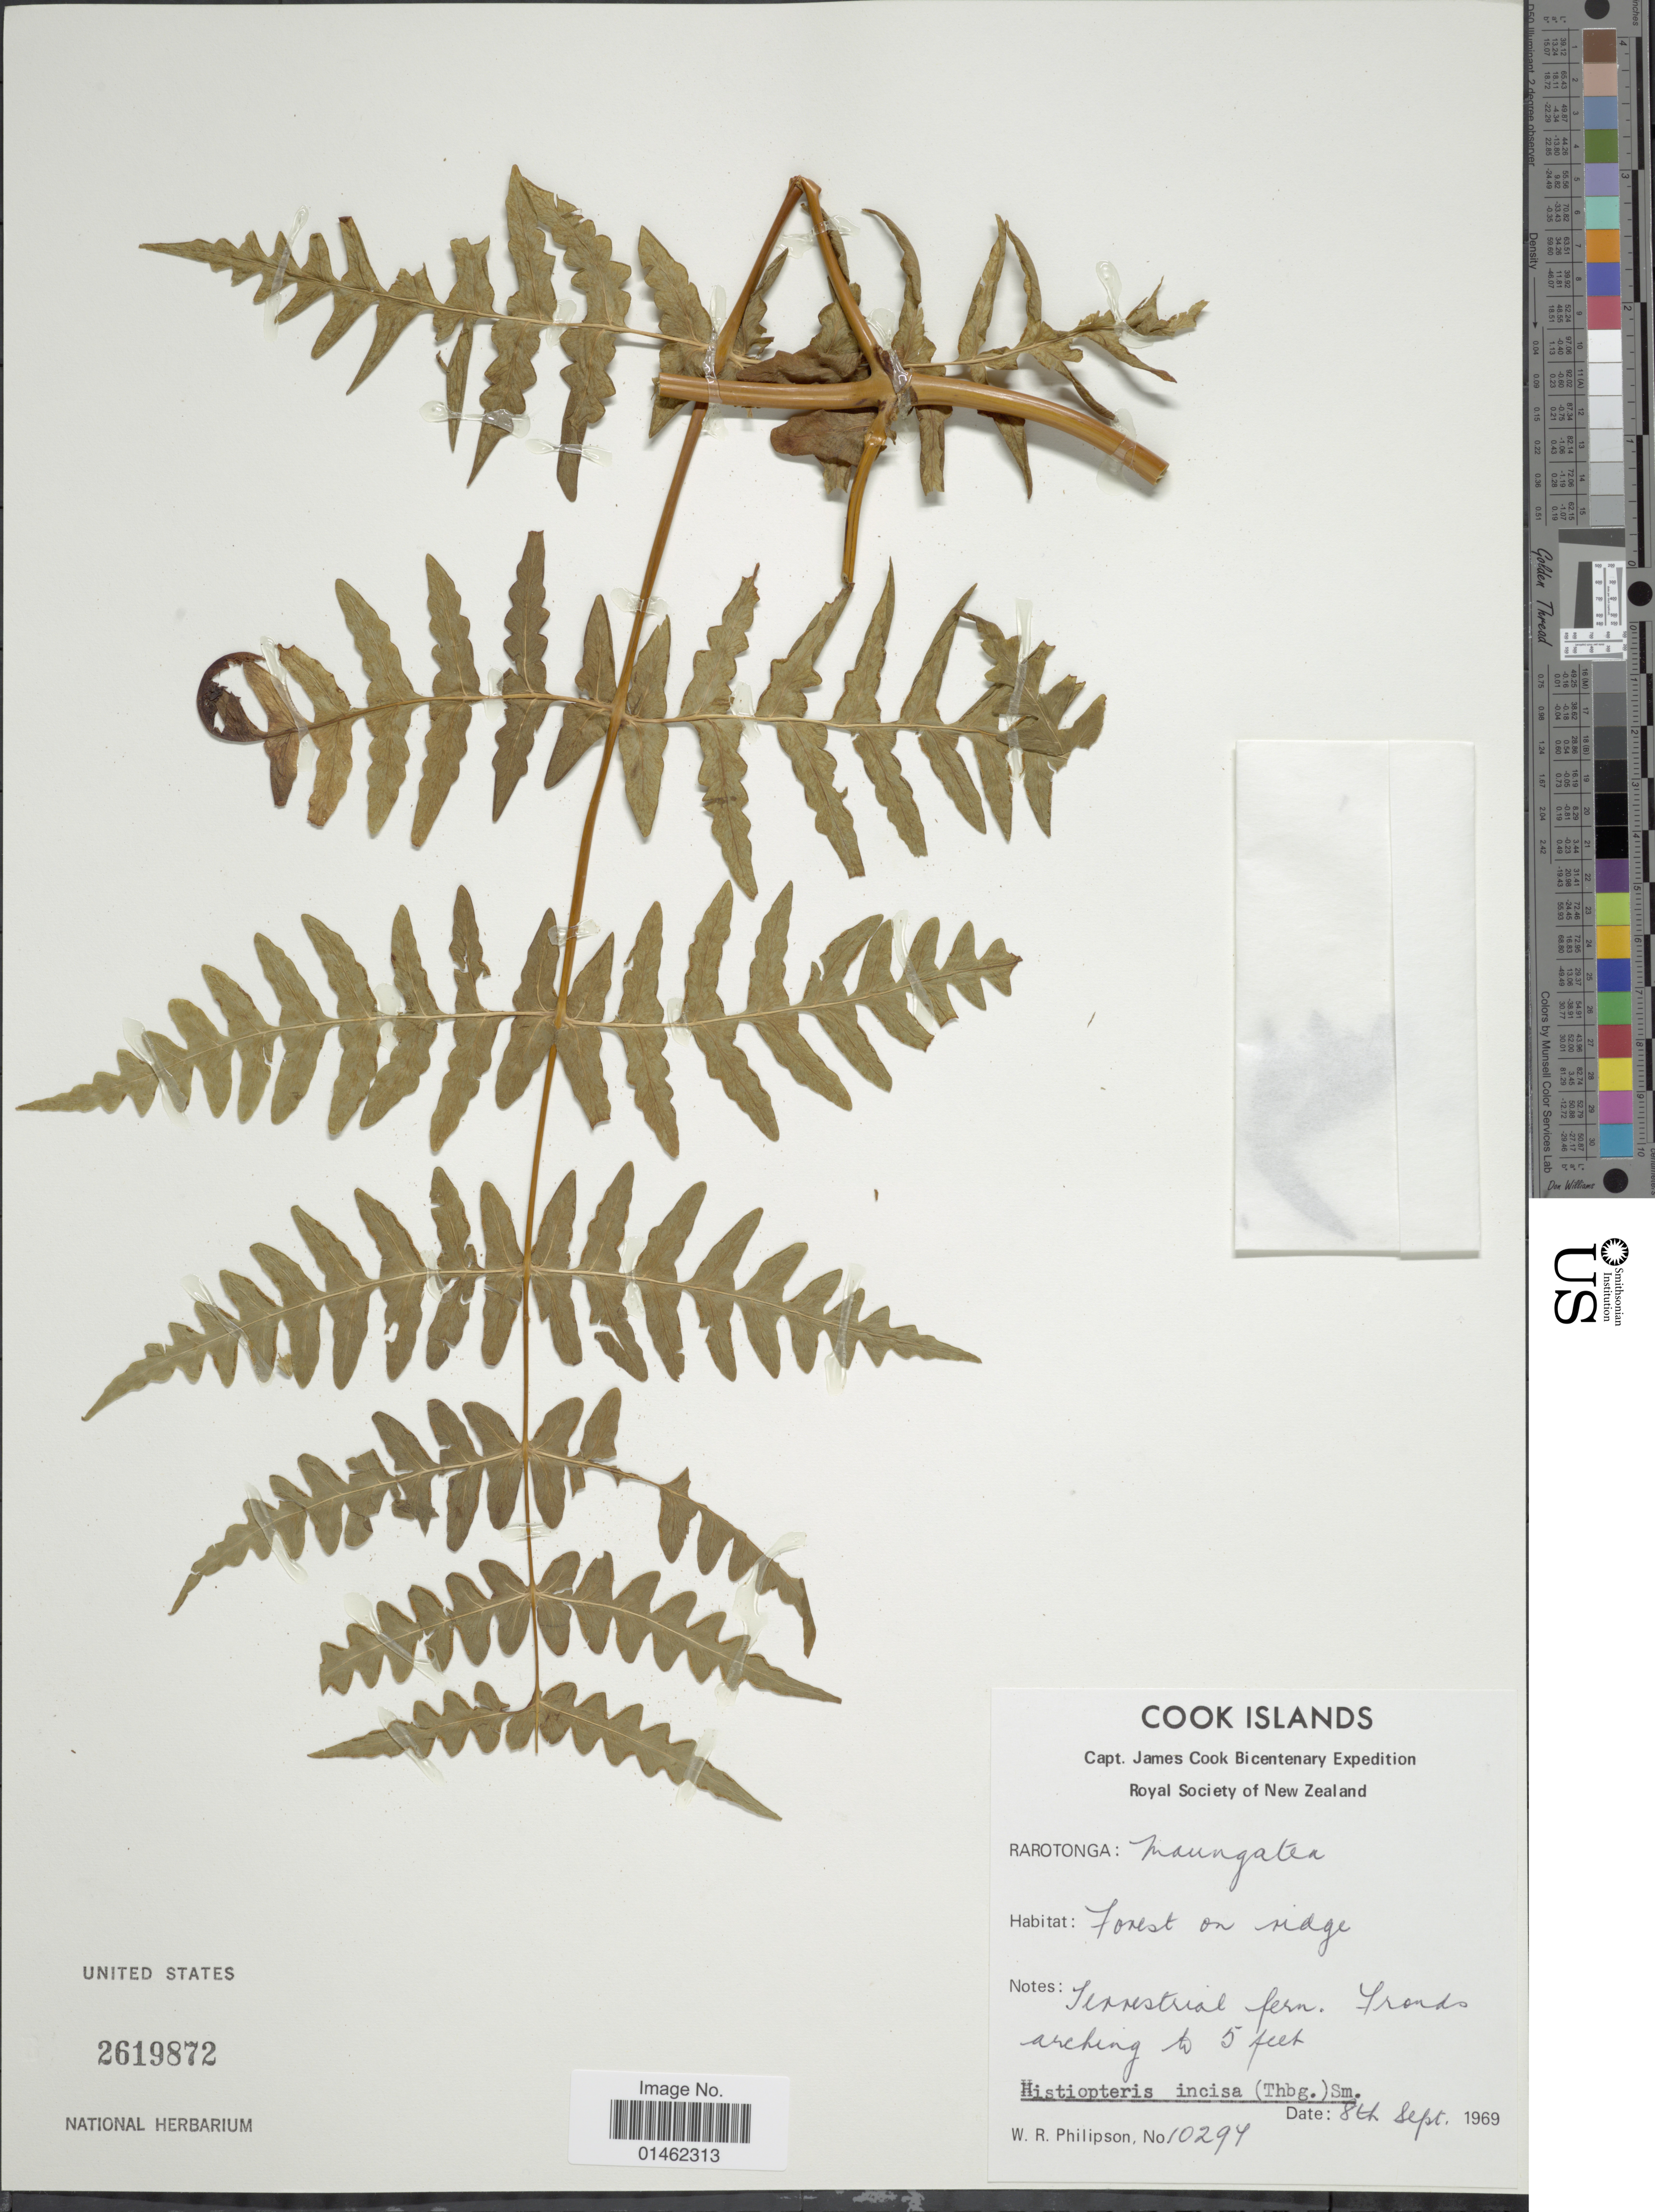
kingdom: Plantae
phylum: Tracheophyta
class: Polypodiopsida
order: Polypodiales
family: Dennstaedtiaceae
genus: Histiopteris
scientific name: Histiopteris incisa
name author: (Thunb.) J. Sm.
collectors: W. R. Philipson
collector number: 10294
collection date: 1969-09-08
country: Cook Islands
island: Rarotonga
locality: Rarotonga: Maungatea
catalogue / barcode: US 2619872